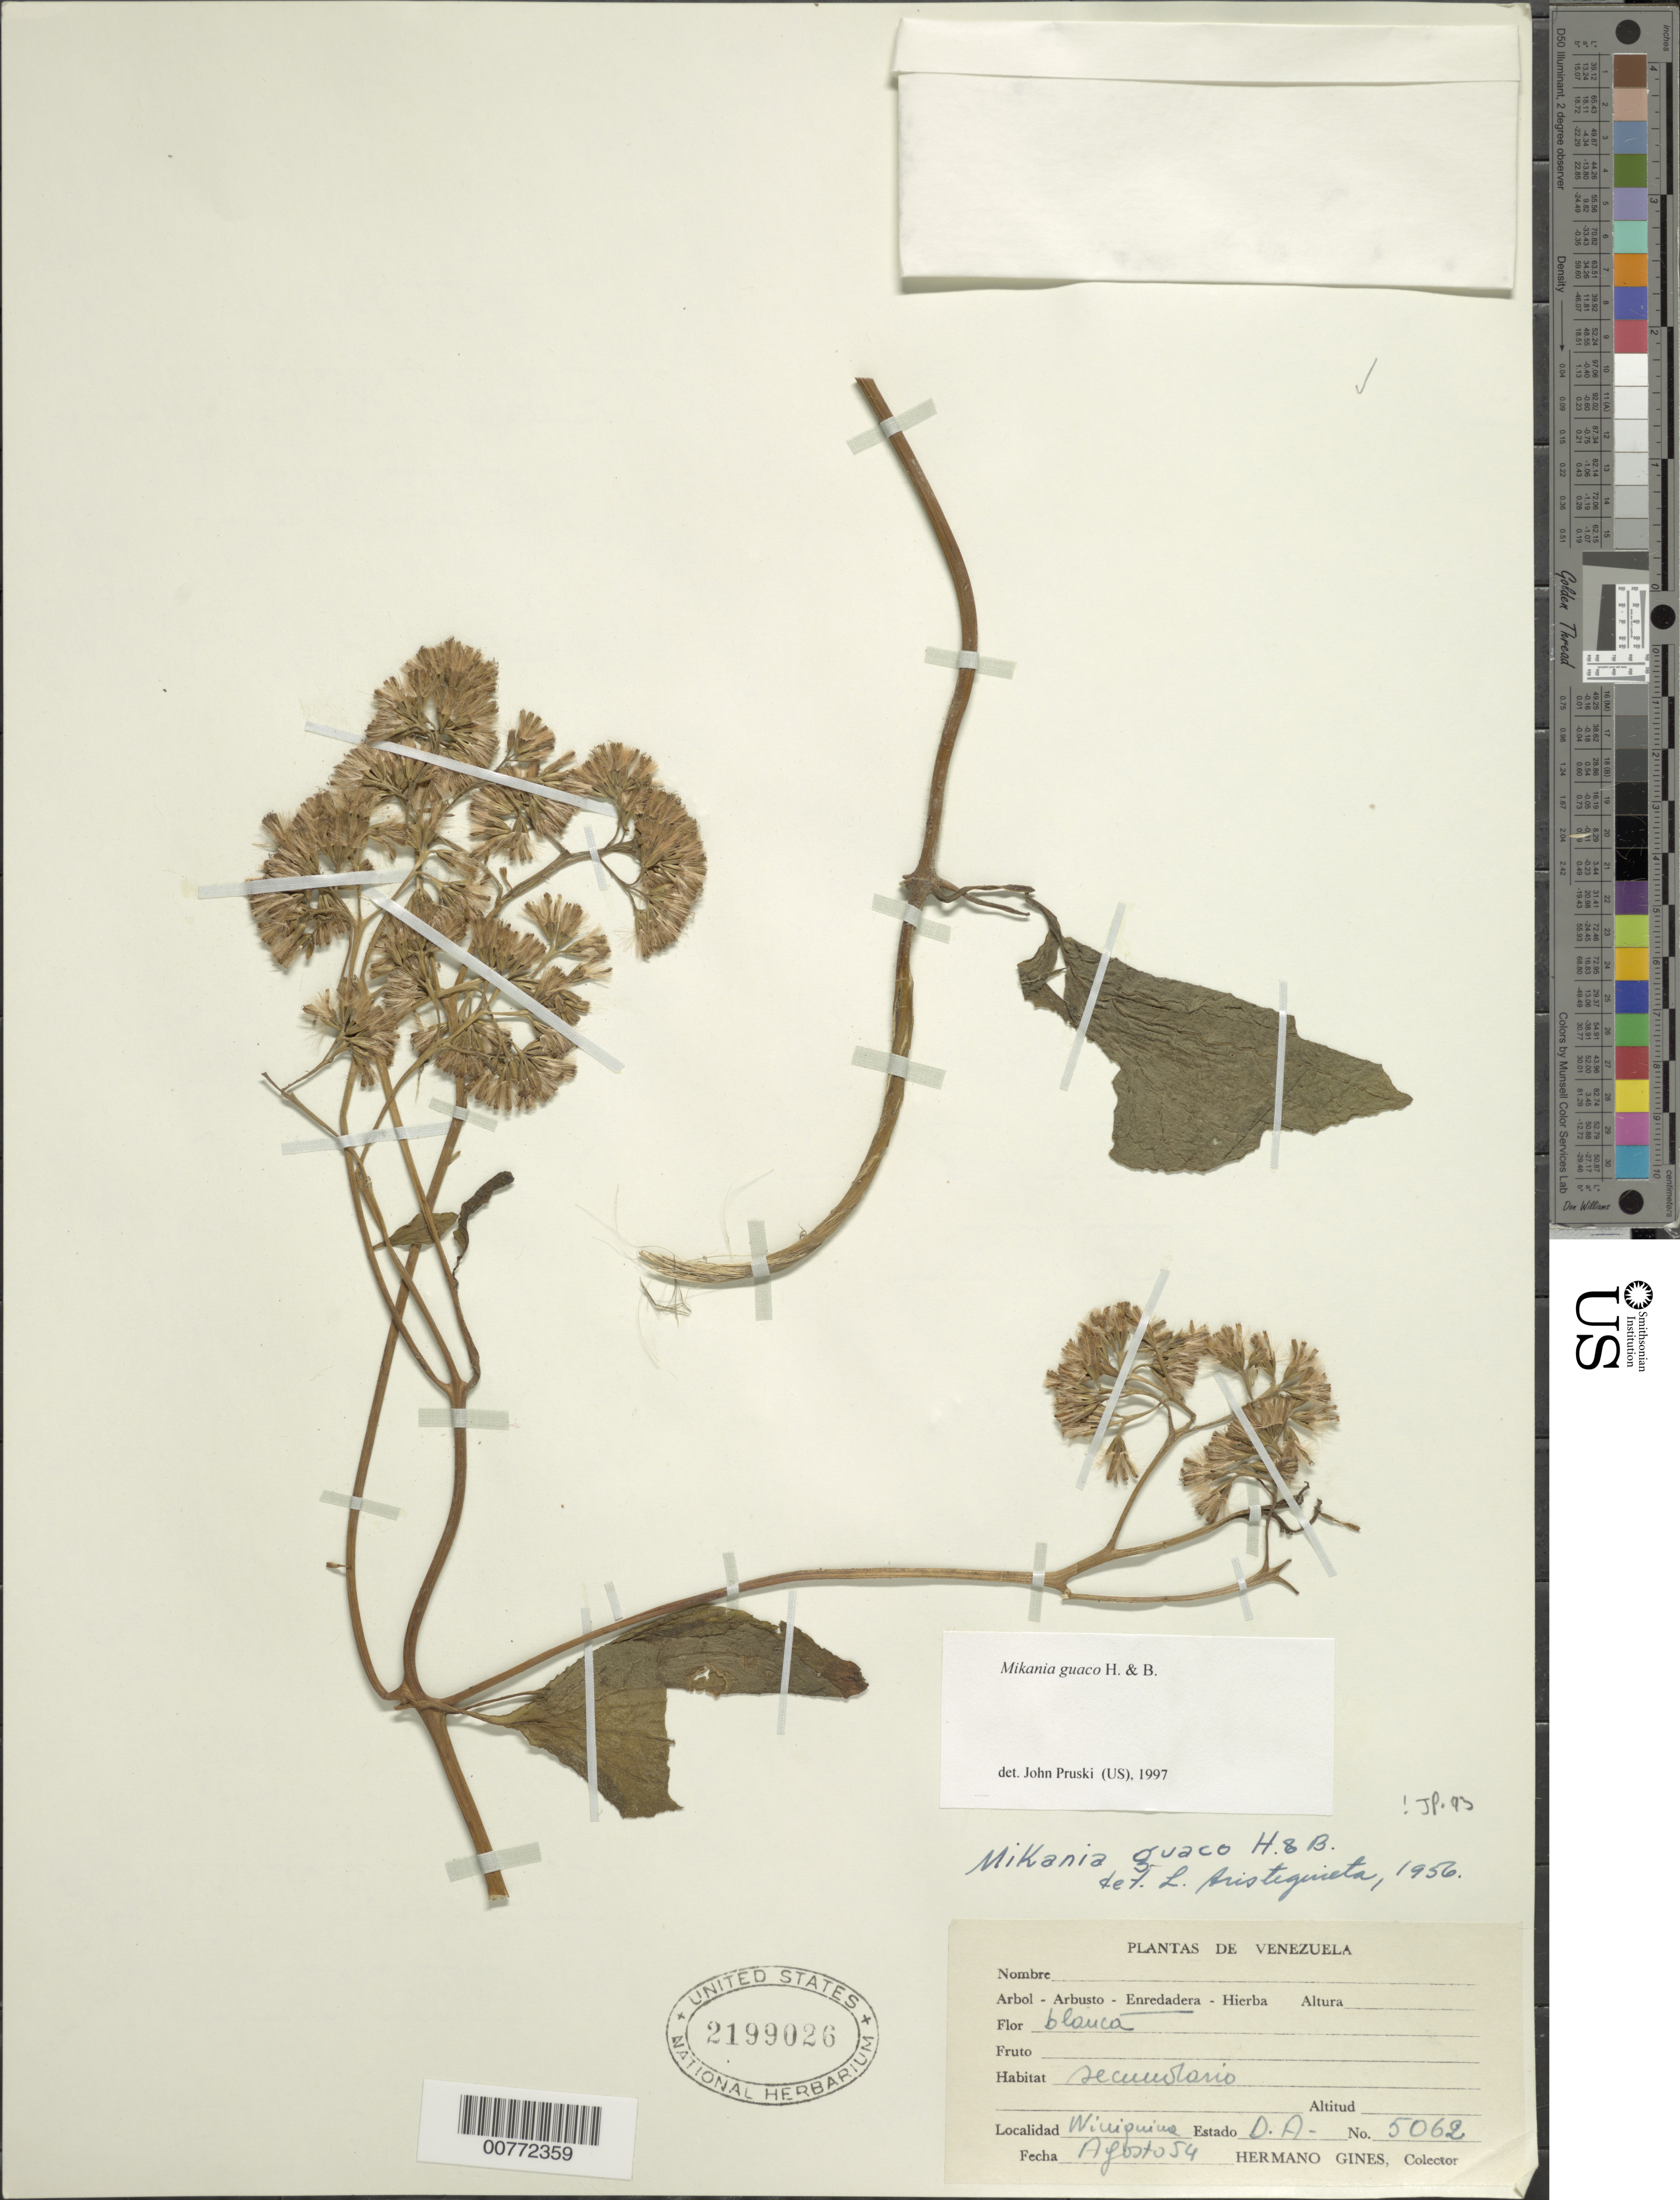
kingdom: Plantae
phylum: Tracheophyta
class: Magnoliopsida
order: Asterales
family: Asteraceae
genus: Mikania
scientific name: Mikania guaco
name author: Humb. & Bonpl.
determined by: Aristeguieta, L.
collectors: H. Gines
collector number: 5062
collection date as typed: Aug-54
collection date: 1954-08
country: Venezuela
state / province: Delta Amacuro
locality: C. Wiuiquina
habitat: Secondary forest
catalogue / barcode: US 2199026